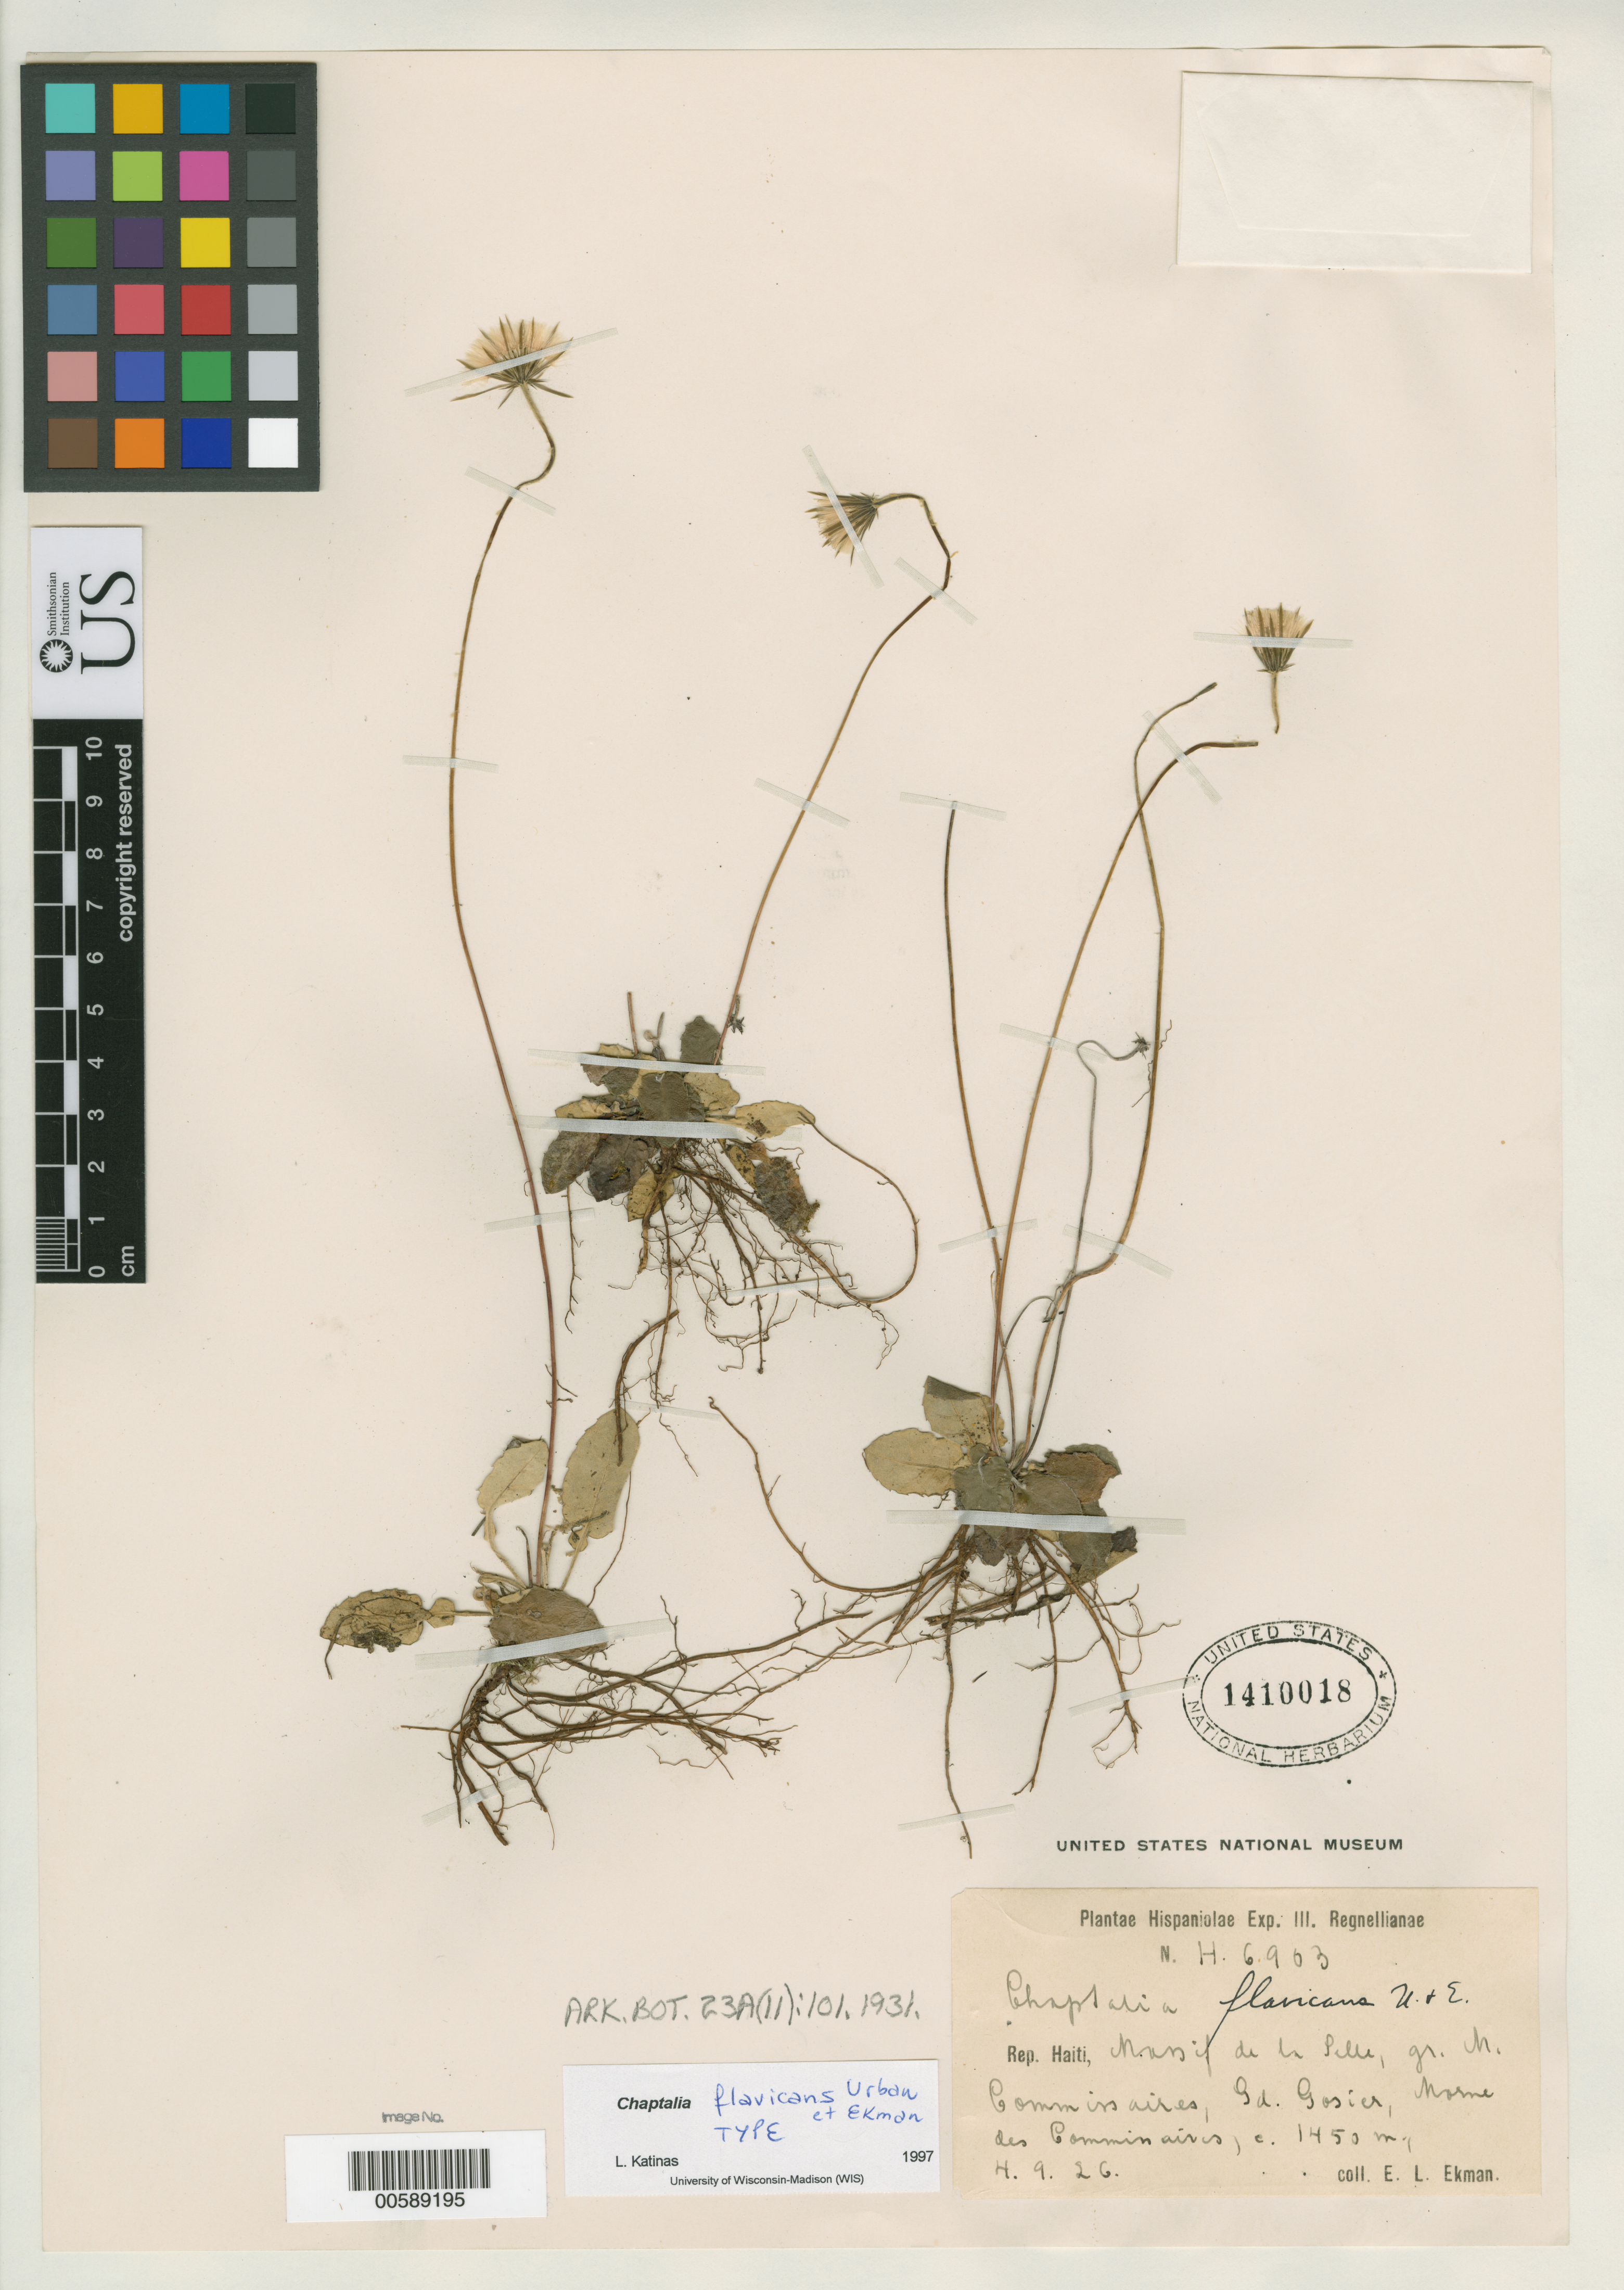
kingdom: Plantae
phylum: Tracheophyta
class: Magnoliopsida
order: Asterales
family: Asteraceae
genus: Chaptalia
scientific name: Chaptalia flavicans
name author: Urb. & Ekman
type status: Isotype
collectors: E. L. Ekman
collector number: H 6903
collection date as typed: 04 Sep 1926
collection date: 1926-09-04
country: Haiti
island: Hispaniola Island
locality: Massif de La Selle, Morne des Comminaires ad Grand Gosier.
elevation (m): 1450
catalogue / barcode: US 1410018